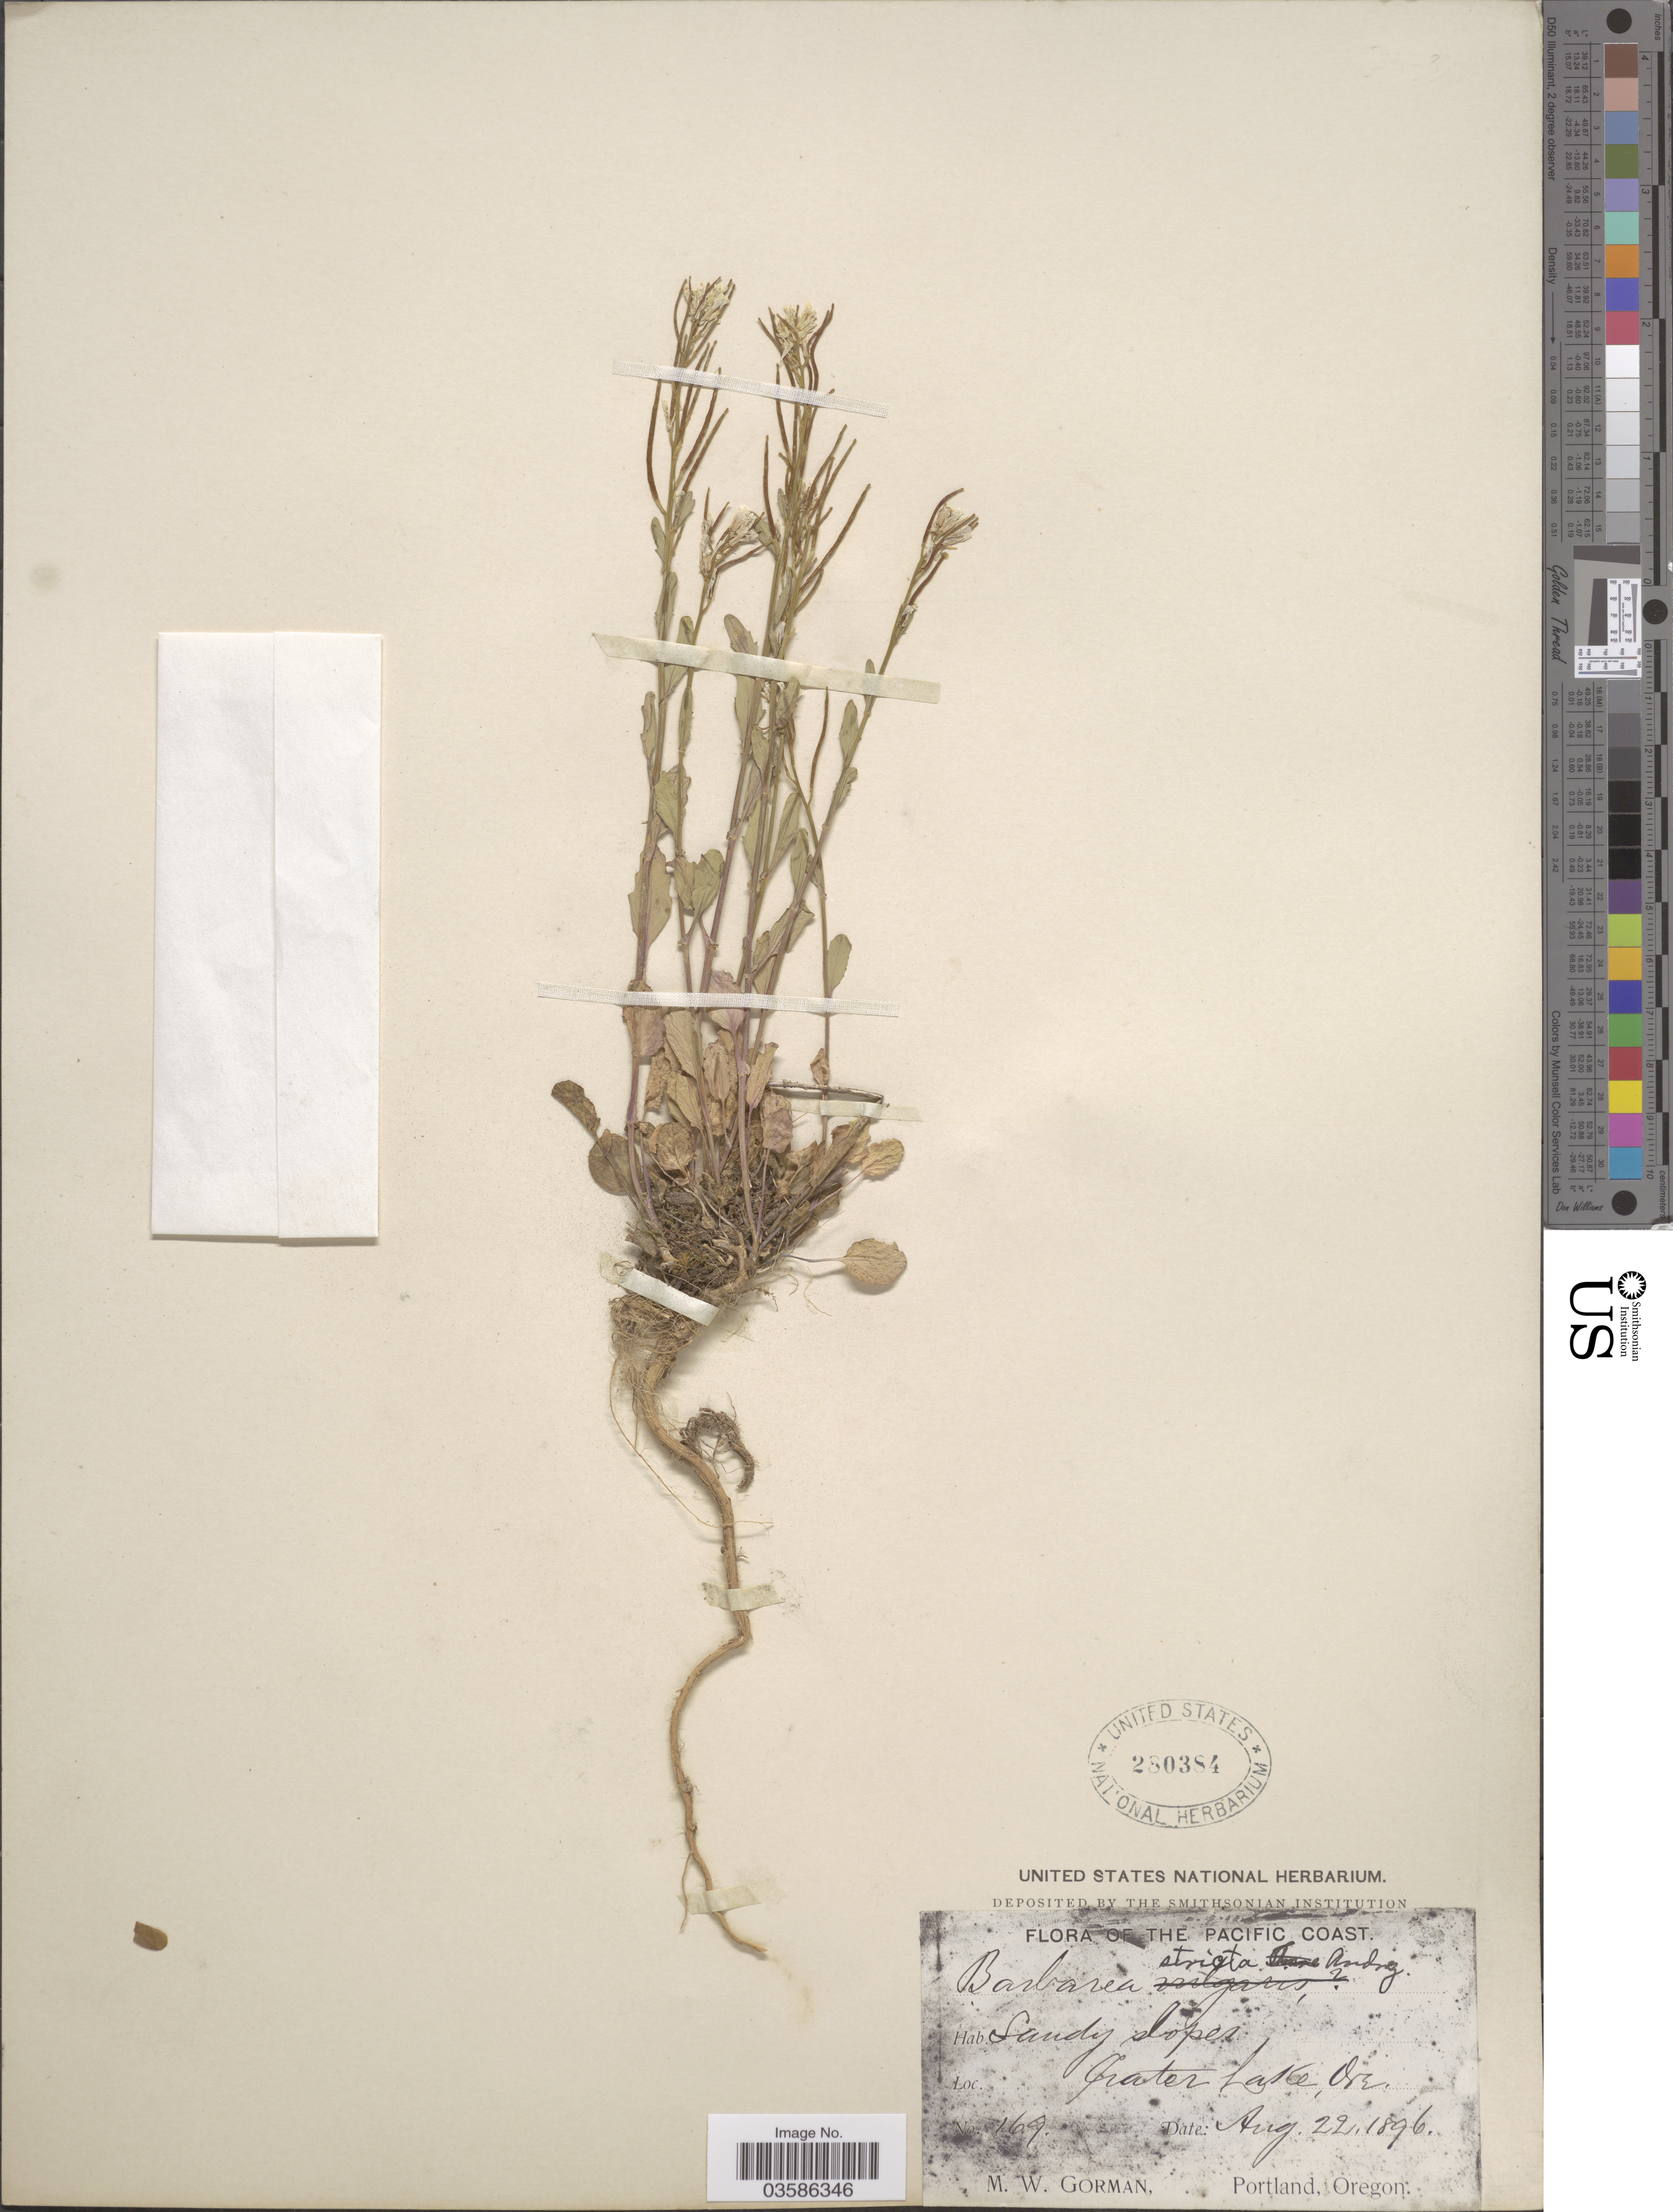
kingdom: Plantae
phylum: Tracheophyta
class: Magnoliopsida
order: Brassicales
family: Brassicaceae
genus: Barbarea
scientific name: Barbarea orthoceras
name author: Ledeb.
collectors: M. W. Gorman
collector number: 169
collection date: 1896-08-22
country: United States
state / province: Oregon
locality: The Pacific Coast. Crater Lake.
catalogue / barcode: US 280384